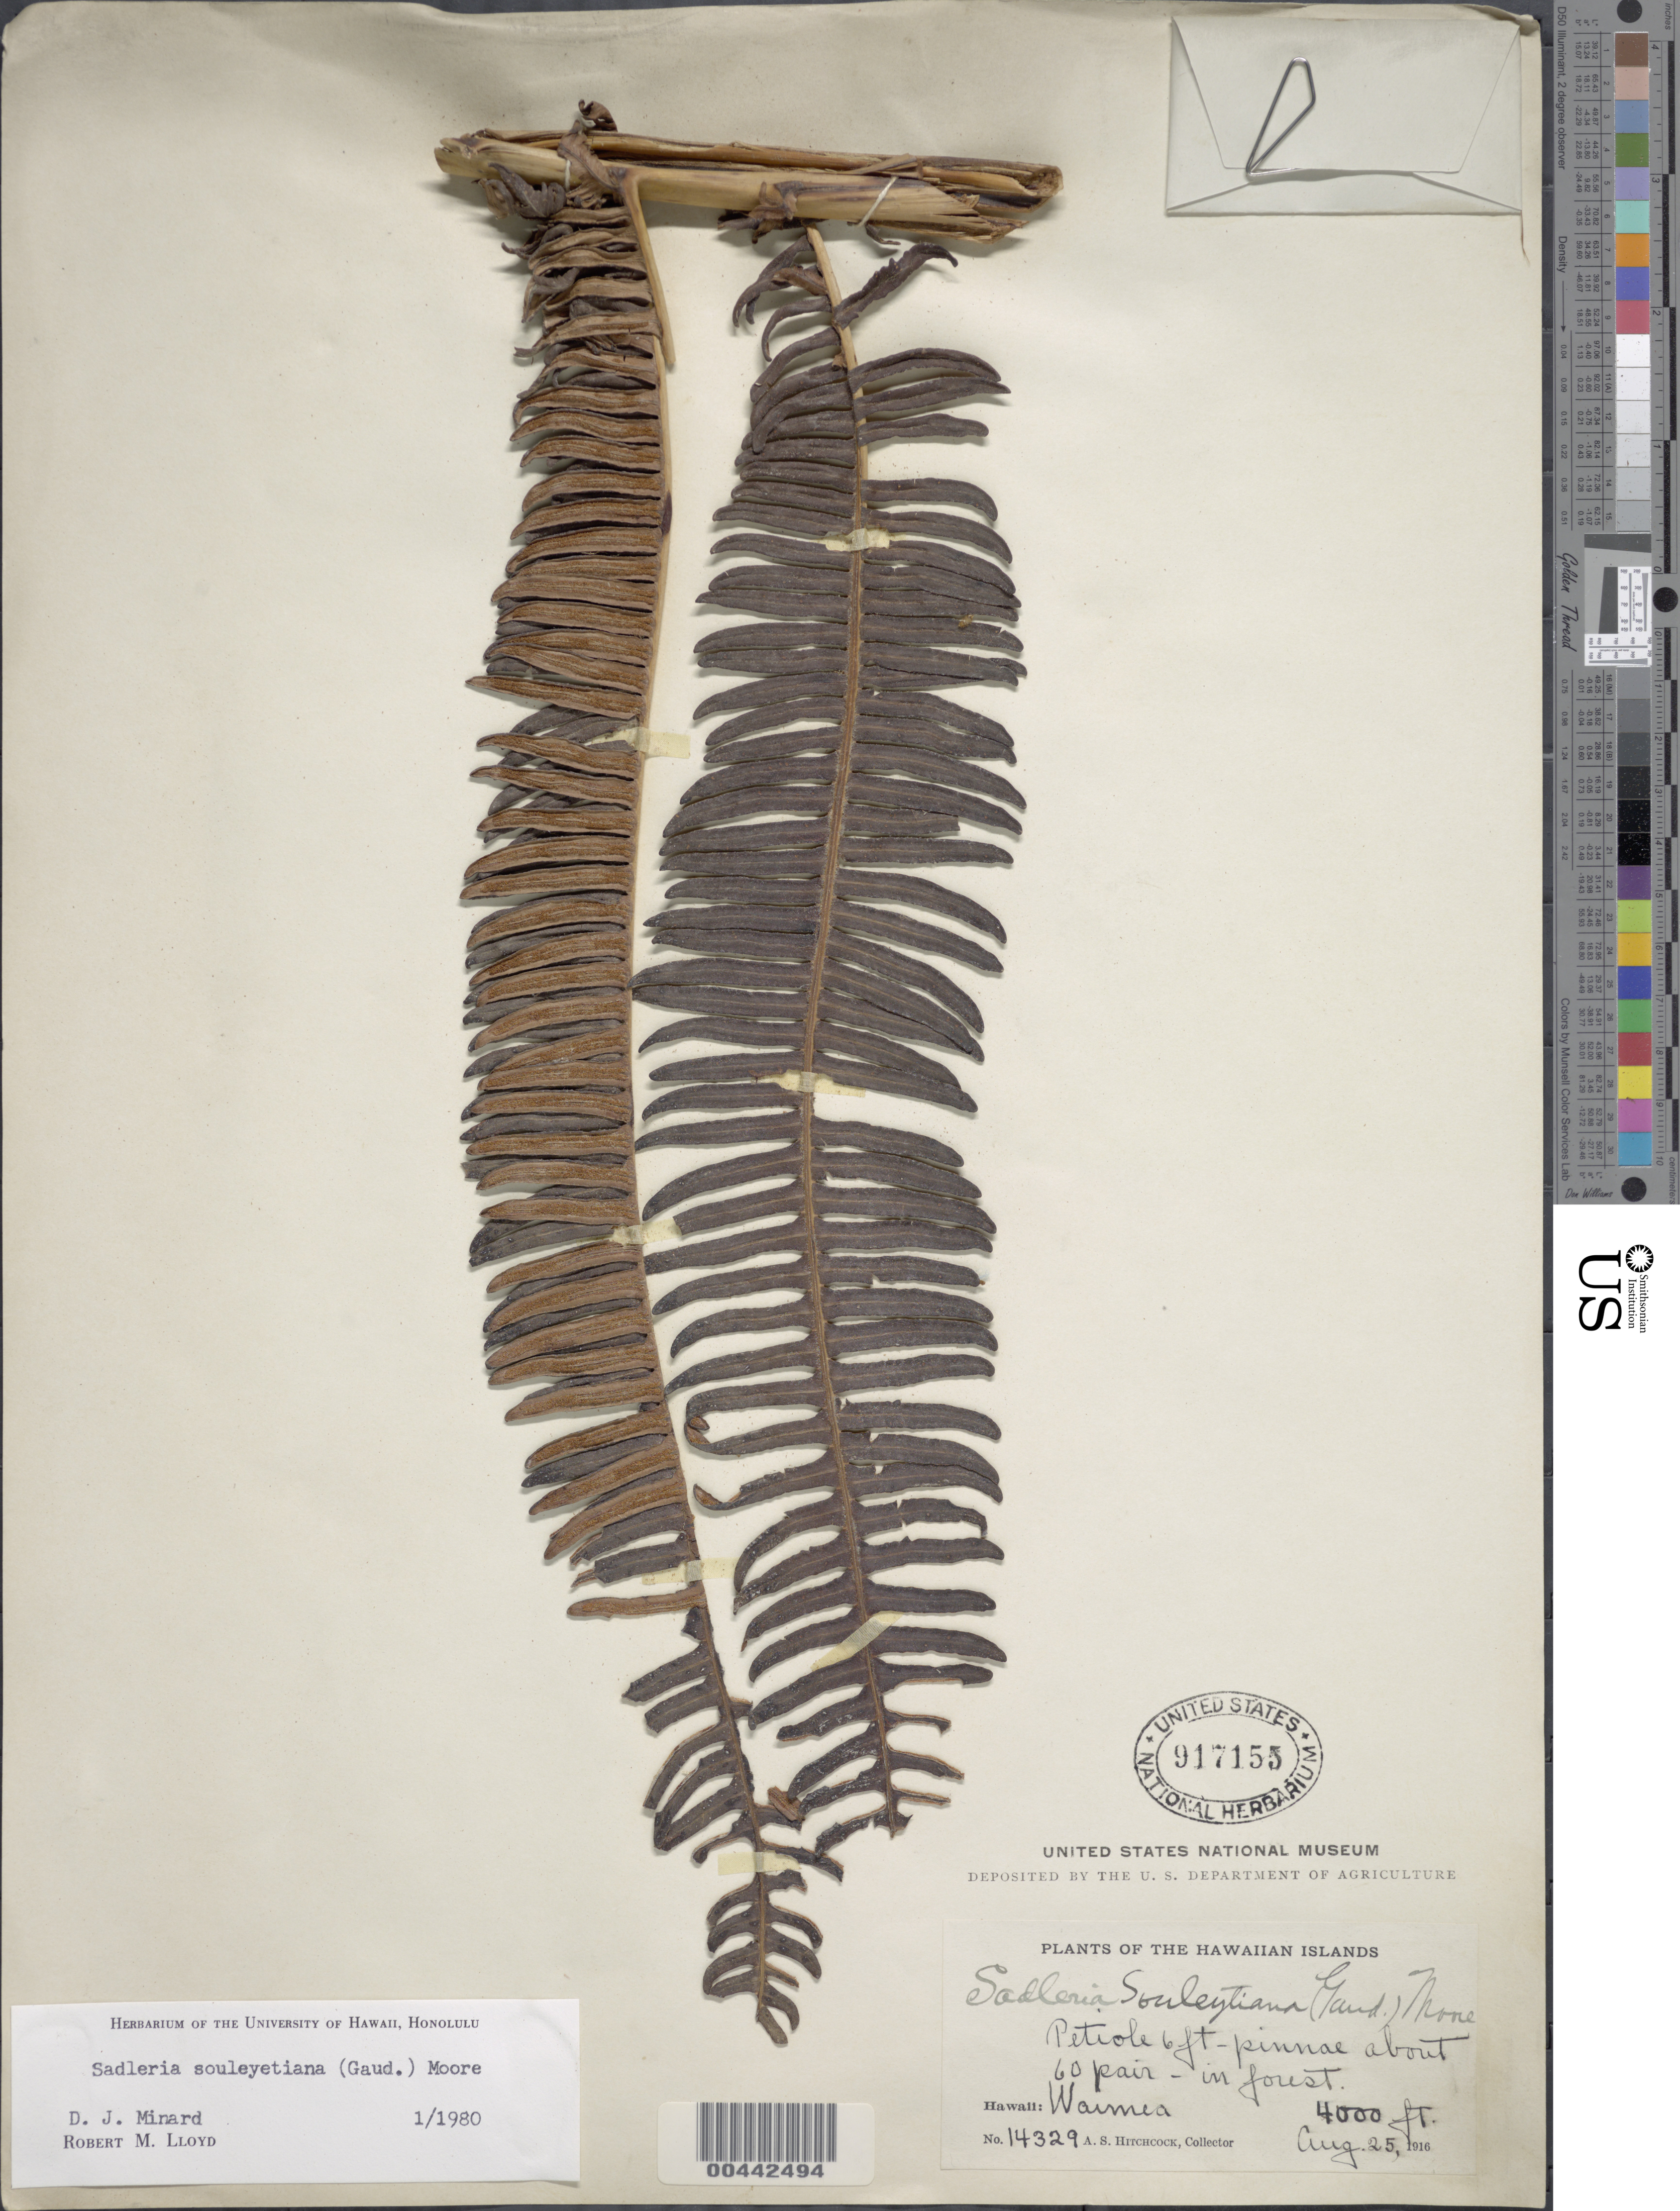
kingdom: Plantae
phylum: Tracheophyta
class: Polypodiopsida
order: Polypodiales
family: Blechnaceae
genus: Sadleria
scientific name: Sadleria souleytiana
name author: (Gaudich.) T. Moore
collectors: A. S. Hitchcock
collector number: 14329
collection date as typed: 25 Aug 1916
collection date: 1916-08-25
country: United States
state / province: Hawaii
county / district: Kauai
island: Kaua'i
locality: Waimea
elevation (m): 1219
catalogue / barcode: US 917155